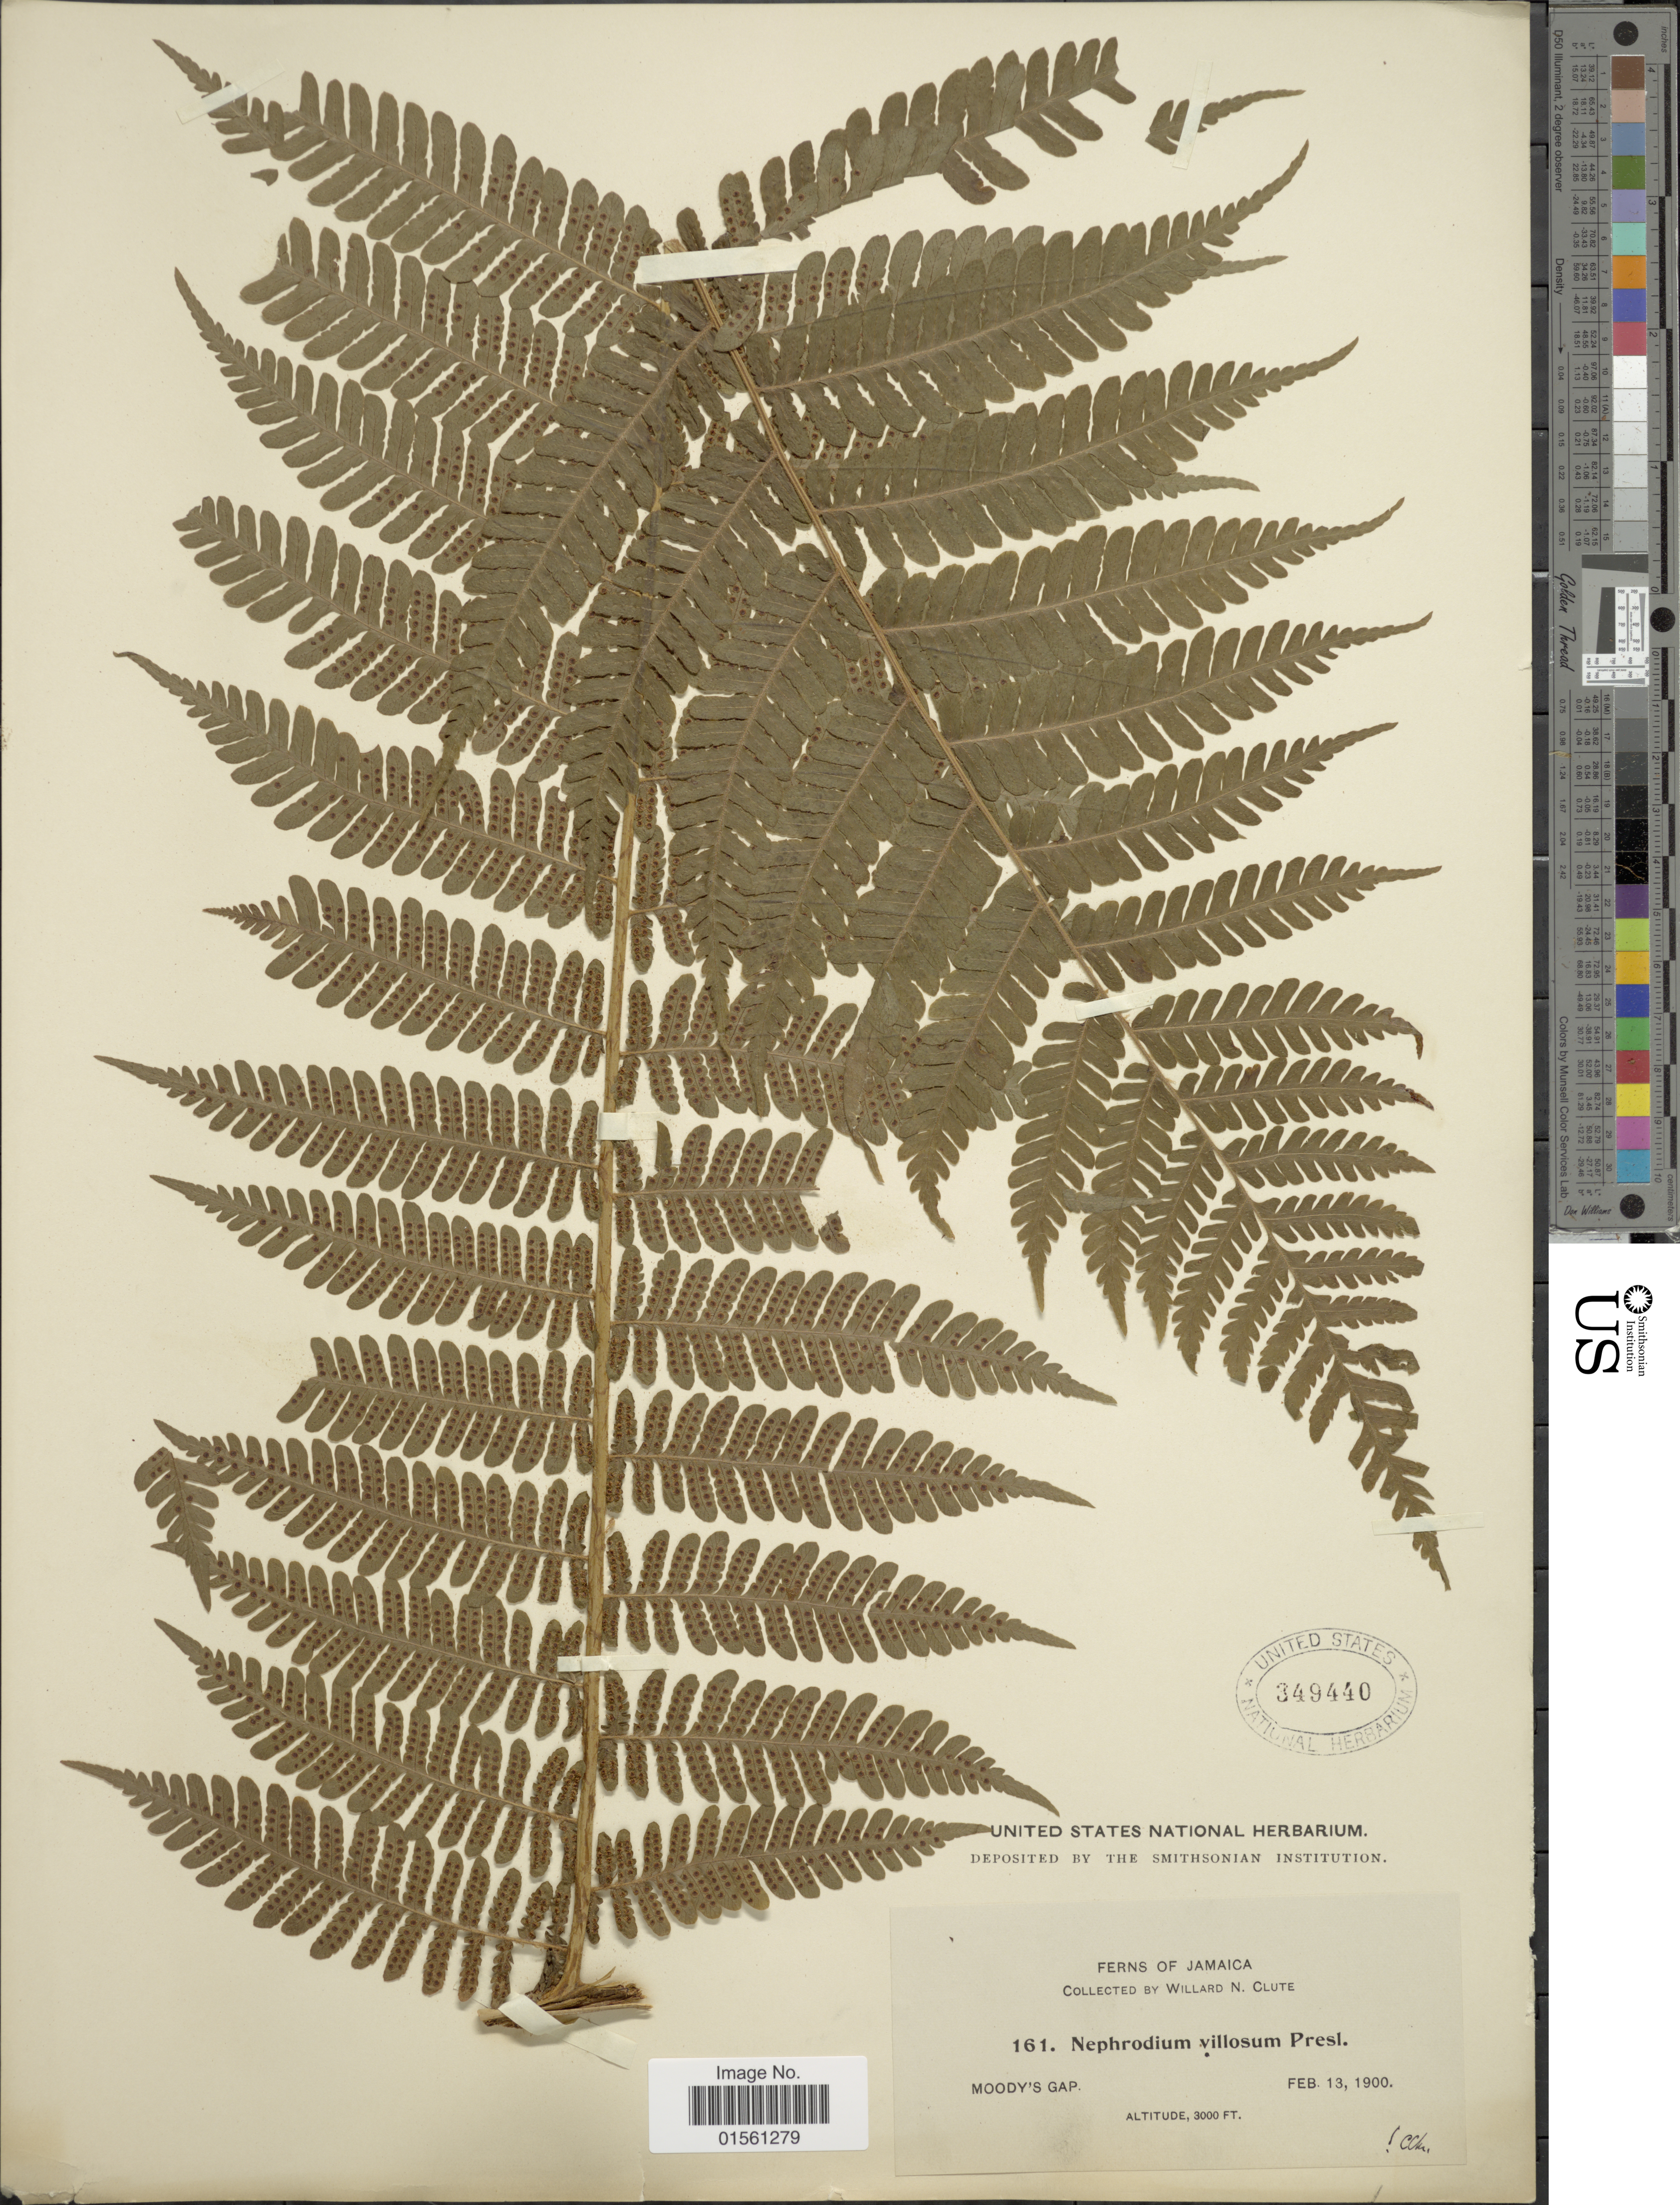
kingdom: Plantae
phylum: Tracheophyta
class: Polypodiopsida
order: Polypodiales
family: Dryopteridaceae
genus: Megalastrum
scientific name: Megalastrum villosum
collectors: W. N. Clute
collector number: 161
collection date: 1900-02-13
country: Jamaica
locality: Moody's Gap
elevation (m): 914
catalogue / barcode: US 349440